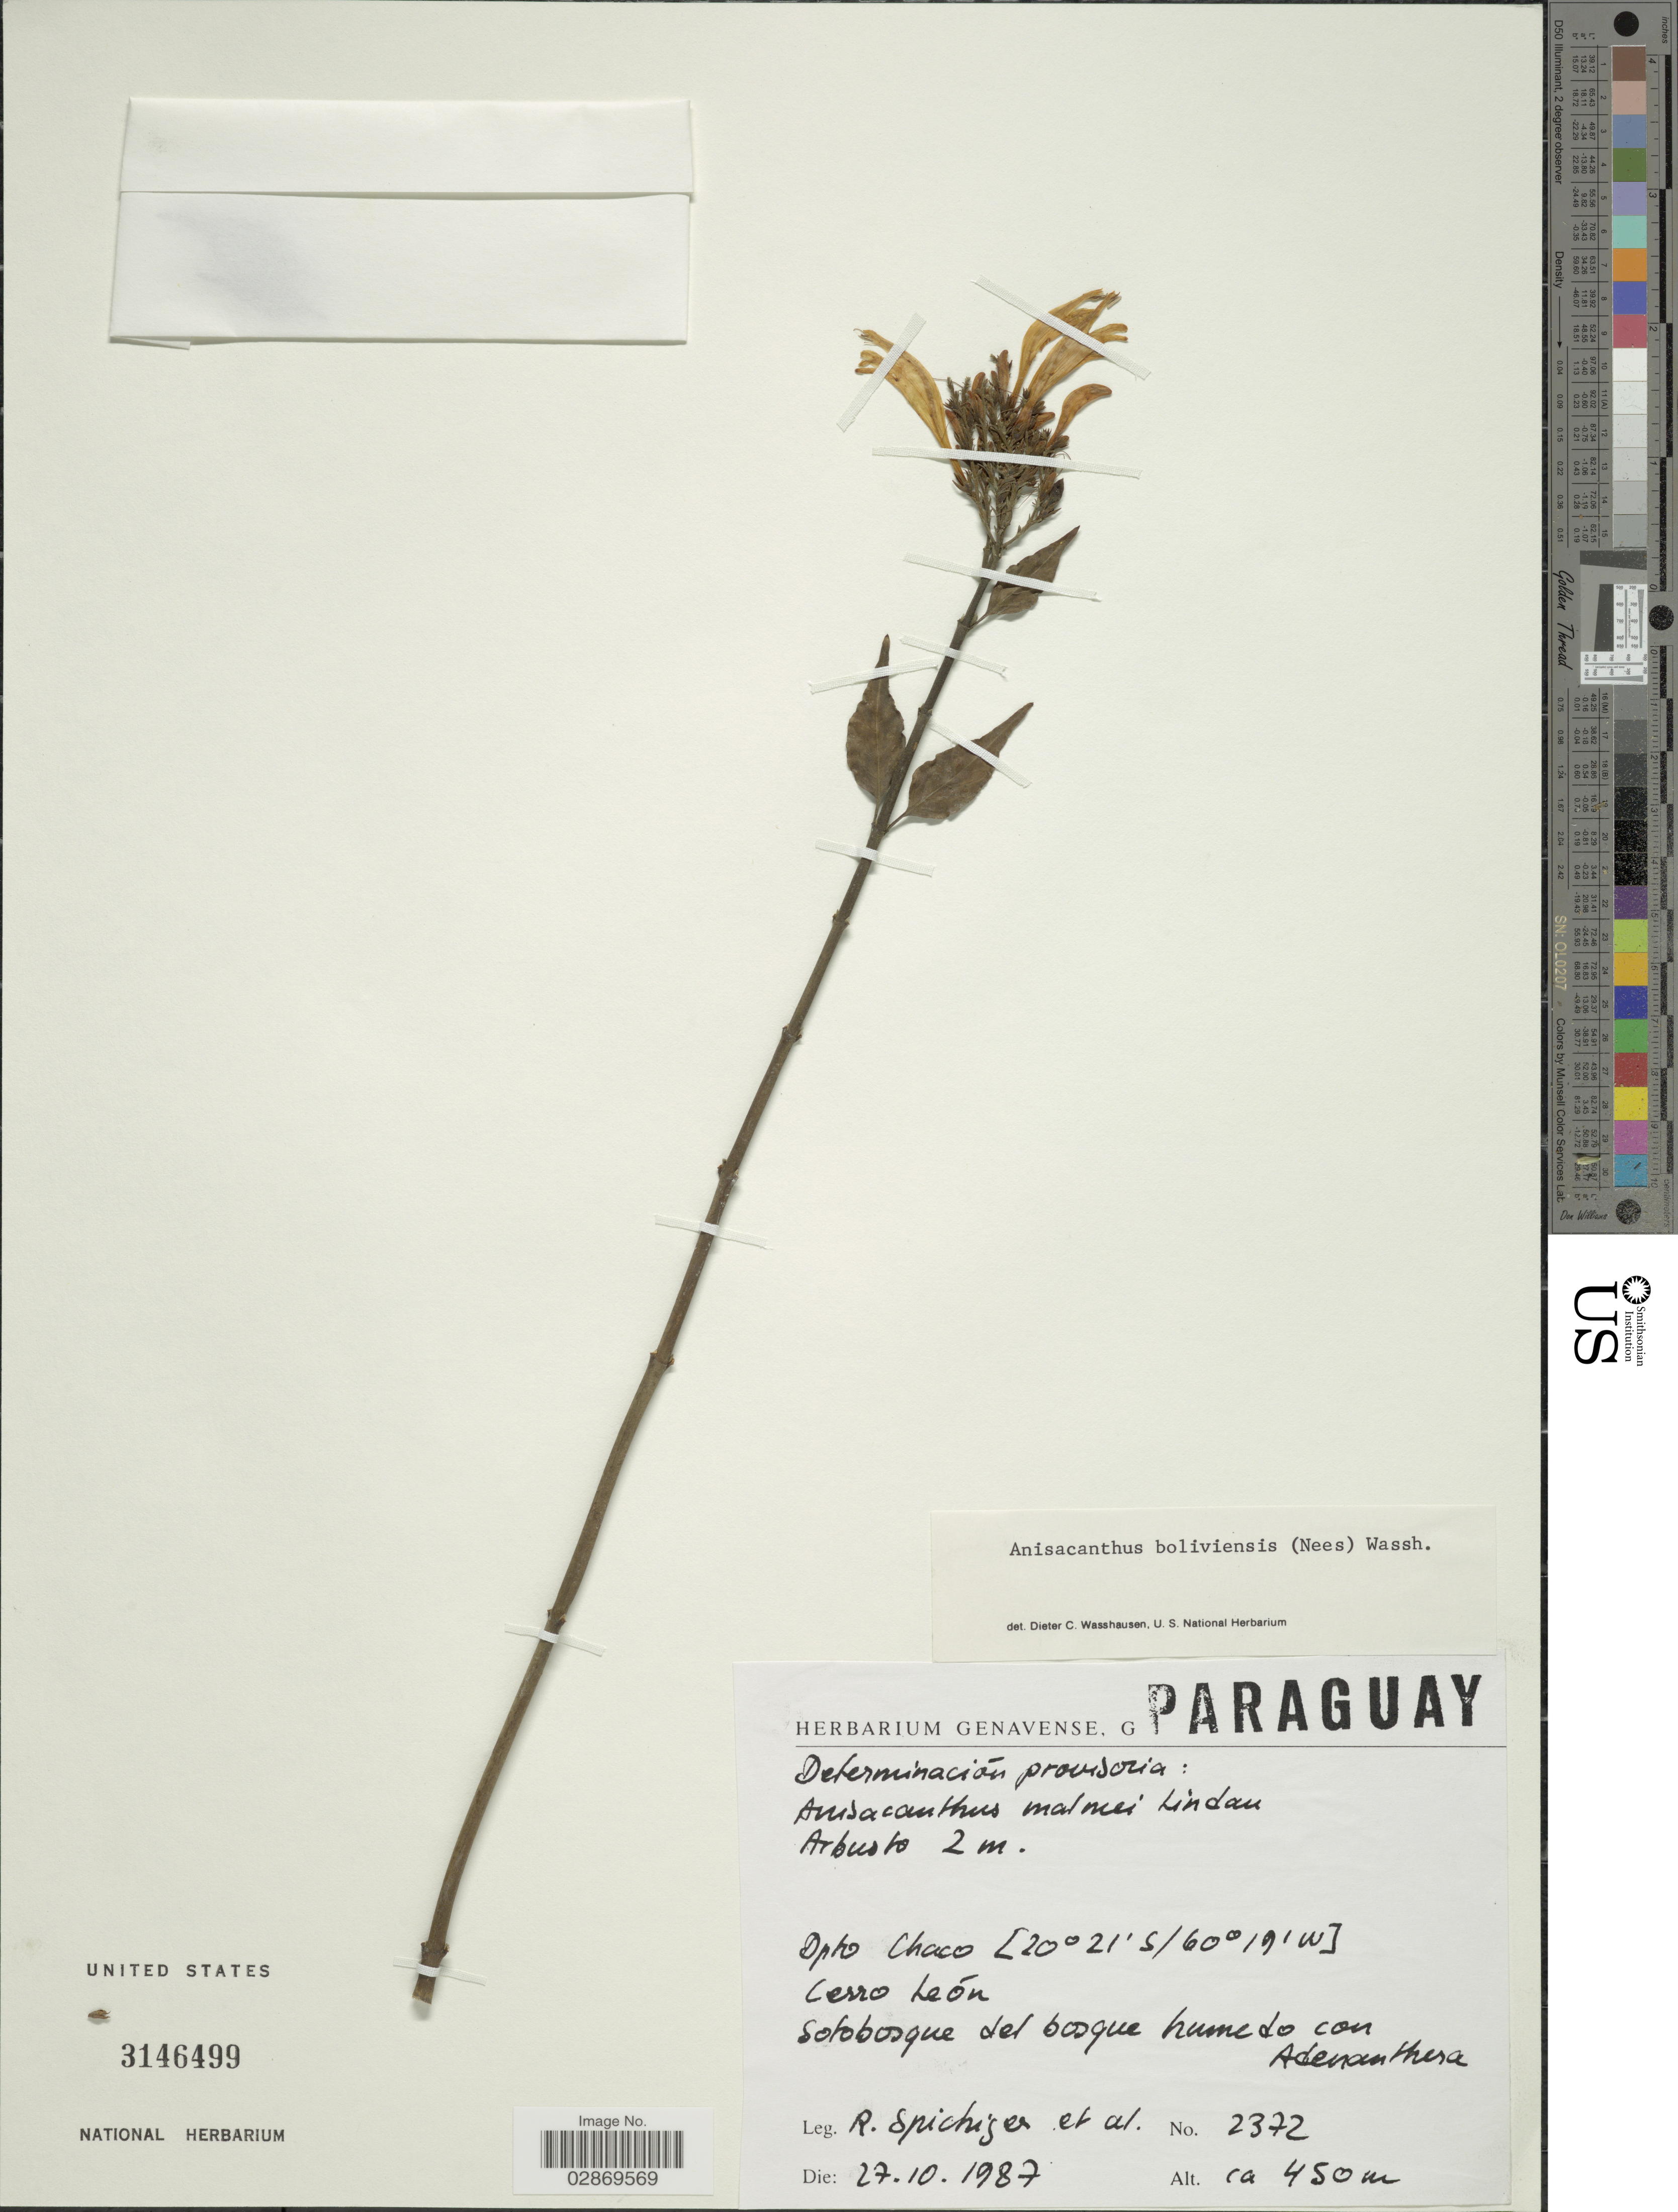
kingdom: Plantae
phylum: Tracheophyta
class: Magnoliopsida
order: Lamiales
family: Acanthaceae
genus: Anisacanthus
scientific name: Anisacanthus boliviensis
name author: (Nees) Wassh.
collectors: R. Spichiger & et al.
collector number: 2372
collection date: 1987-10-27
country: Argentina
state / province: Chaco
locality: Dpto. Chaco, Cerro León.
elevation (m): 450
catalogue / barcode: US 3146499